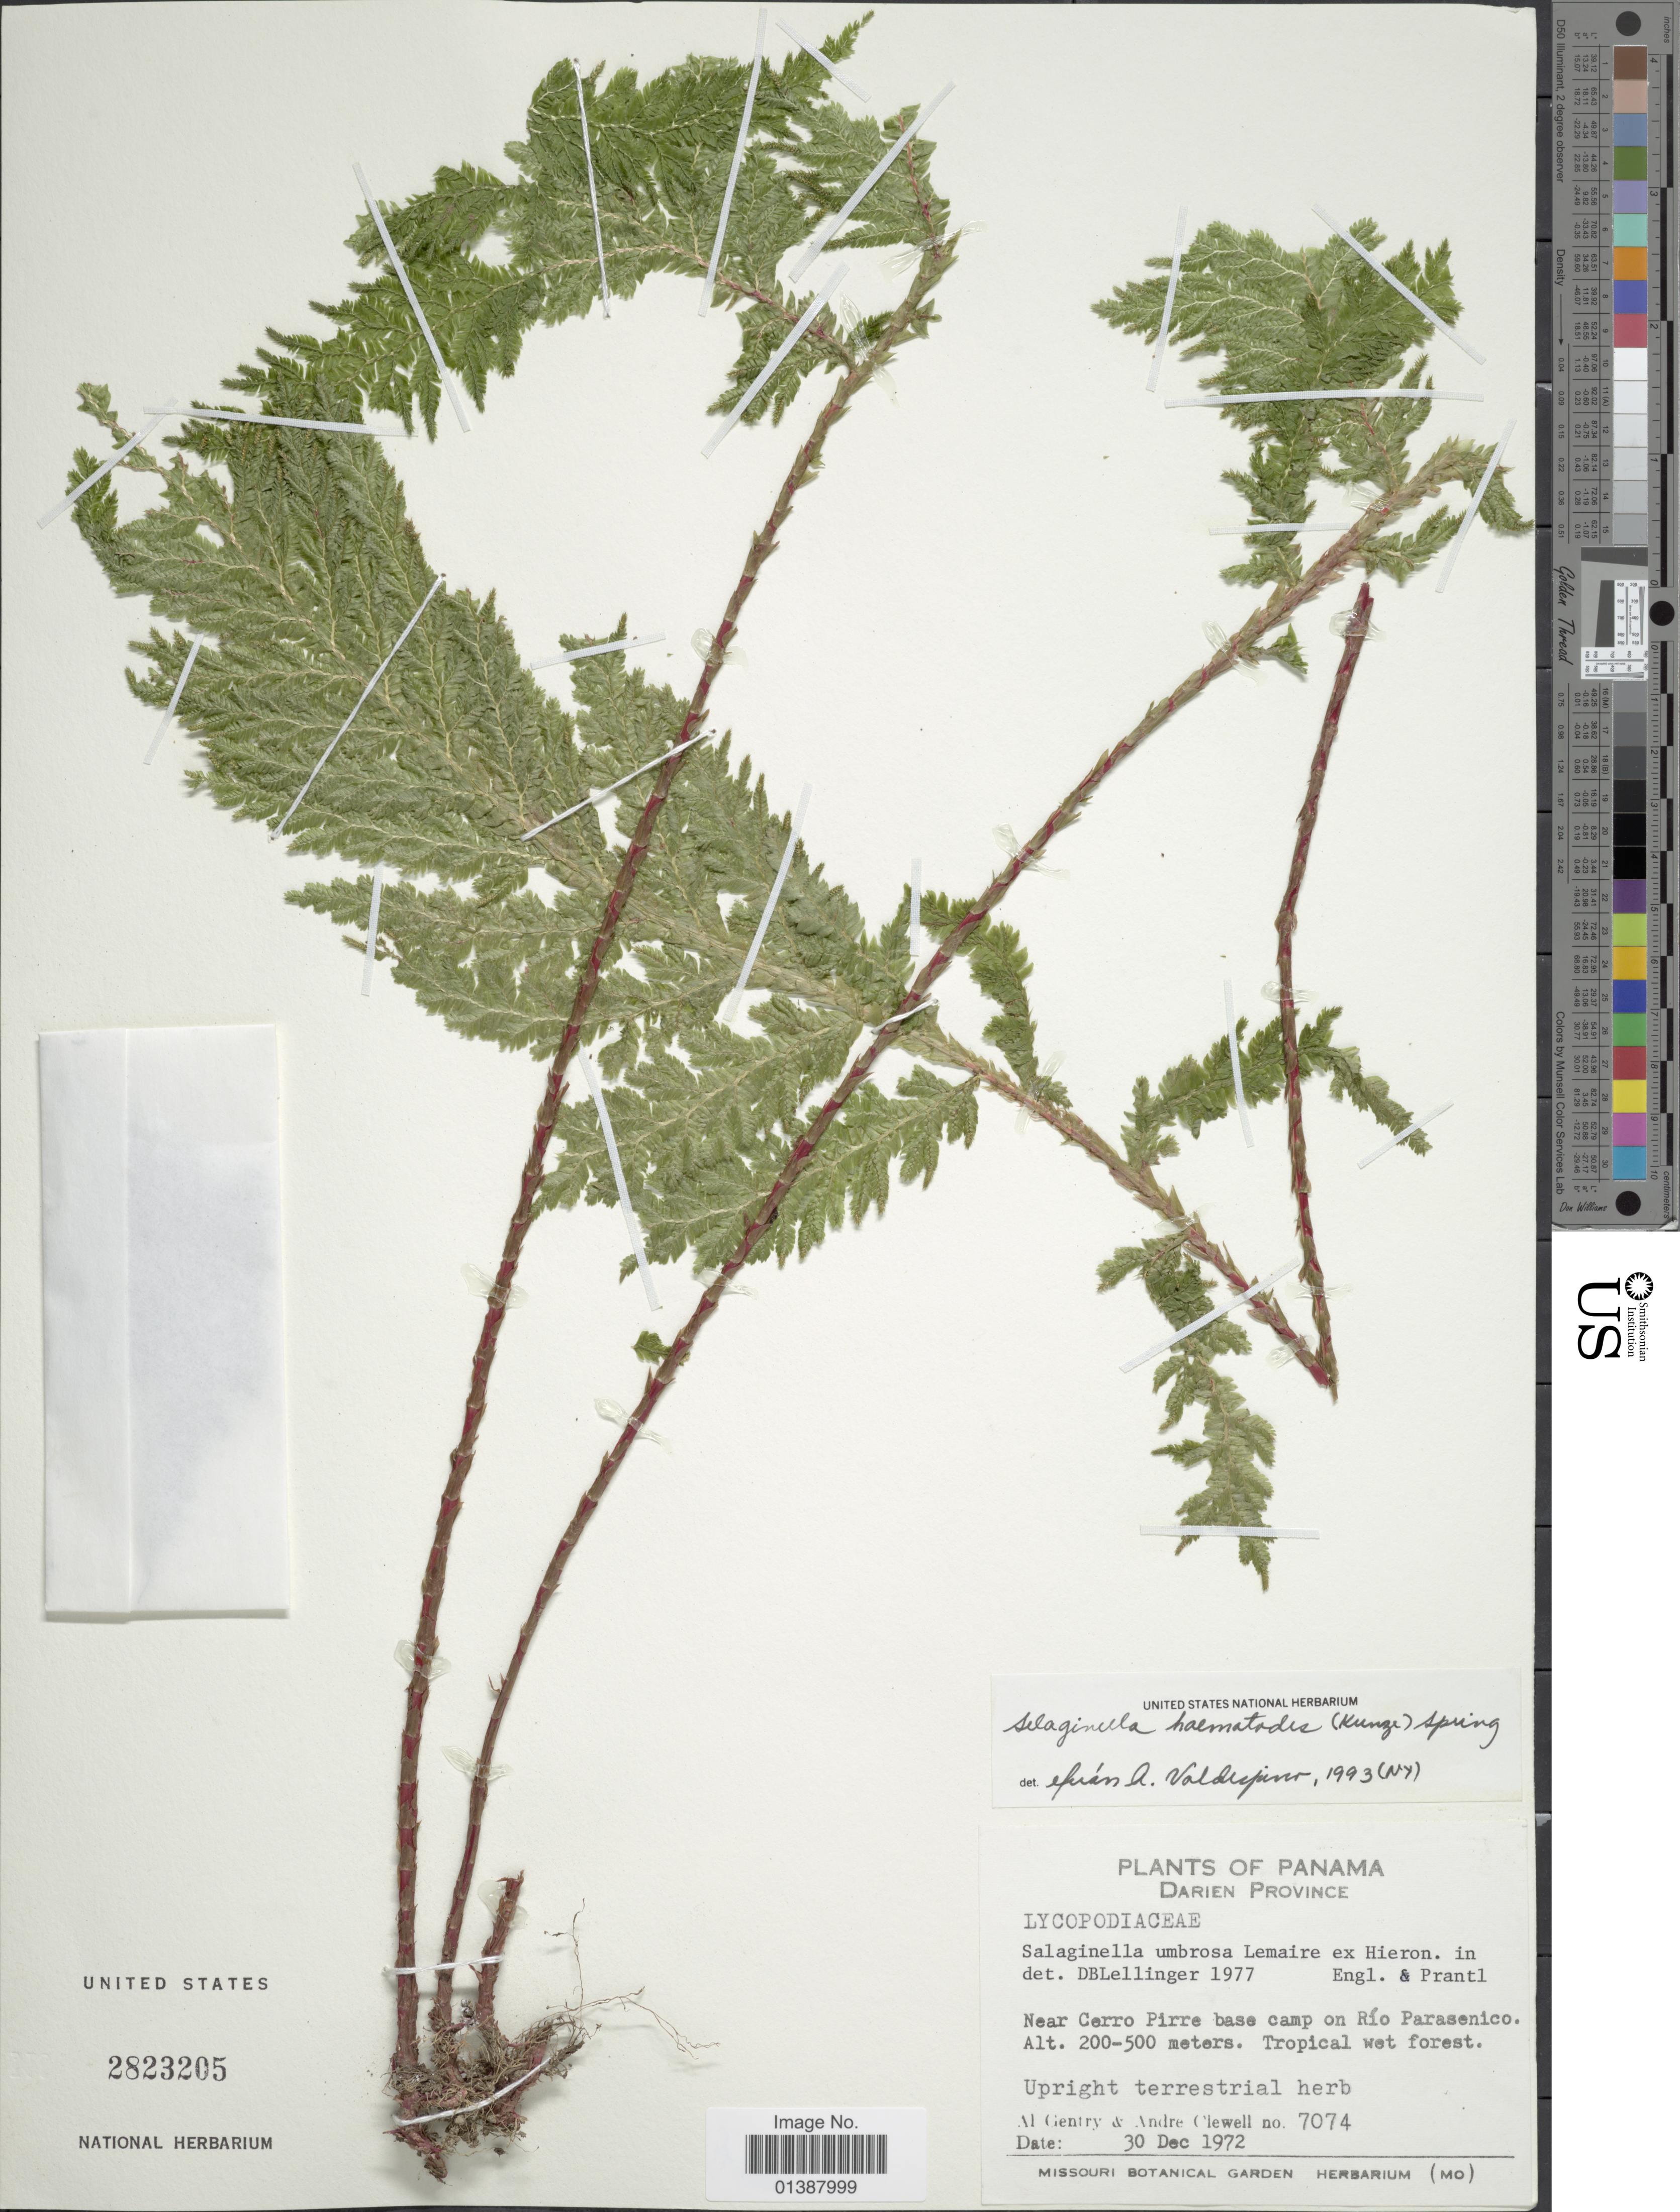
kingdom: Plantae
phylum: Tracheophyta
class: Lycopodiopsida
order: Selaginellales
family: Selaginellaceae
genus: Selaginella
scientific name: Selaginella haematodes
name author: (Kunze) Spring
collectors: A. H. Gentry & A. Clewell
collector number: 7074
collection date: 1972-12-30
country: Panama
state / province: Darién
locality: Darien Province, Near Cerro Pirre base camp on Río Parasencio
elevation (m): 200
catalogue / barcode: US 2823205